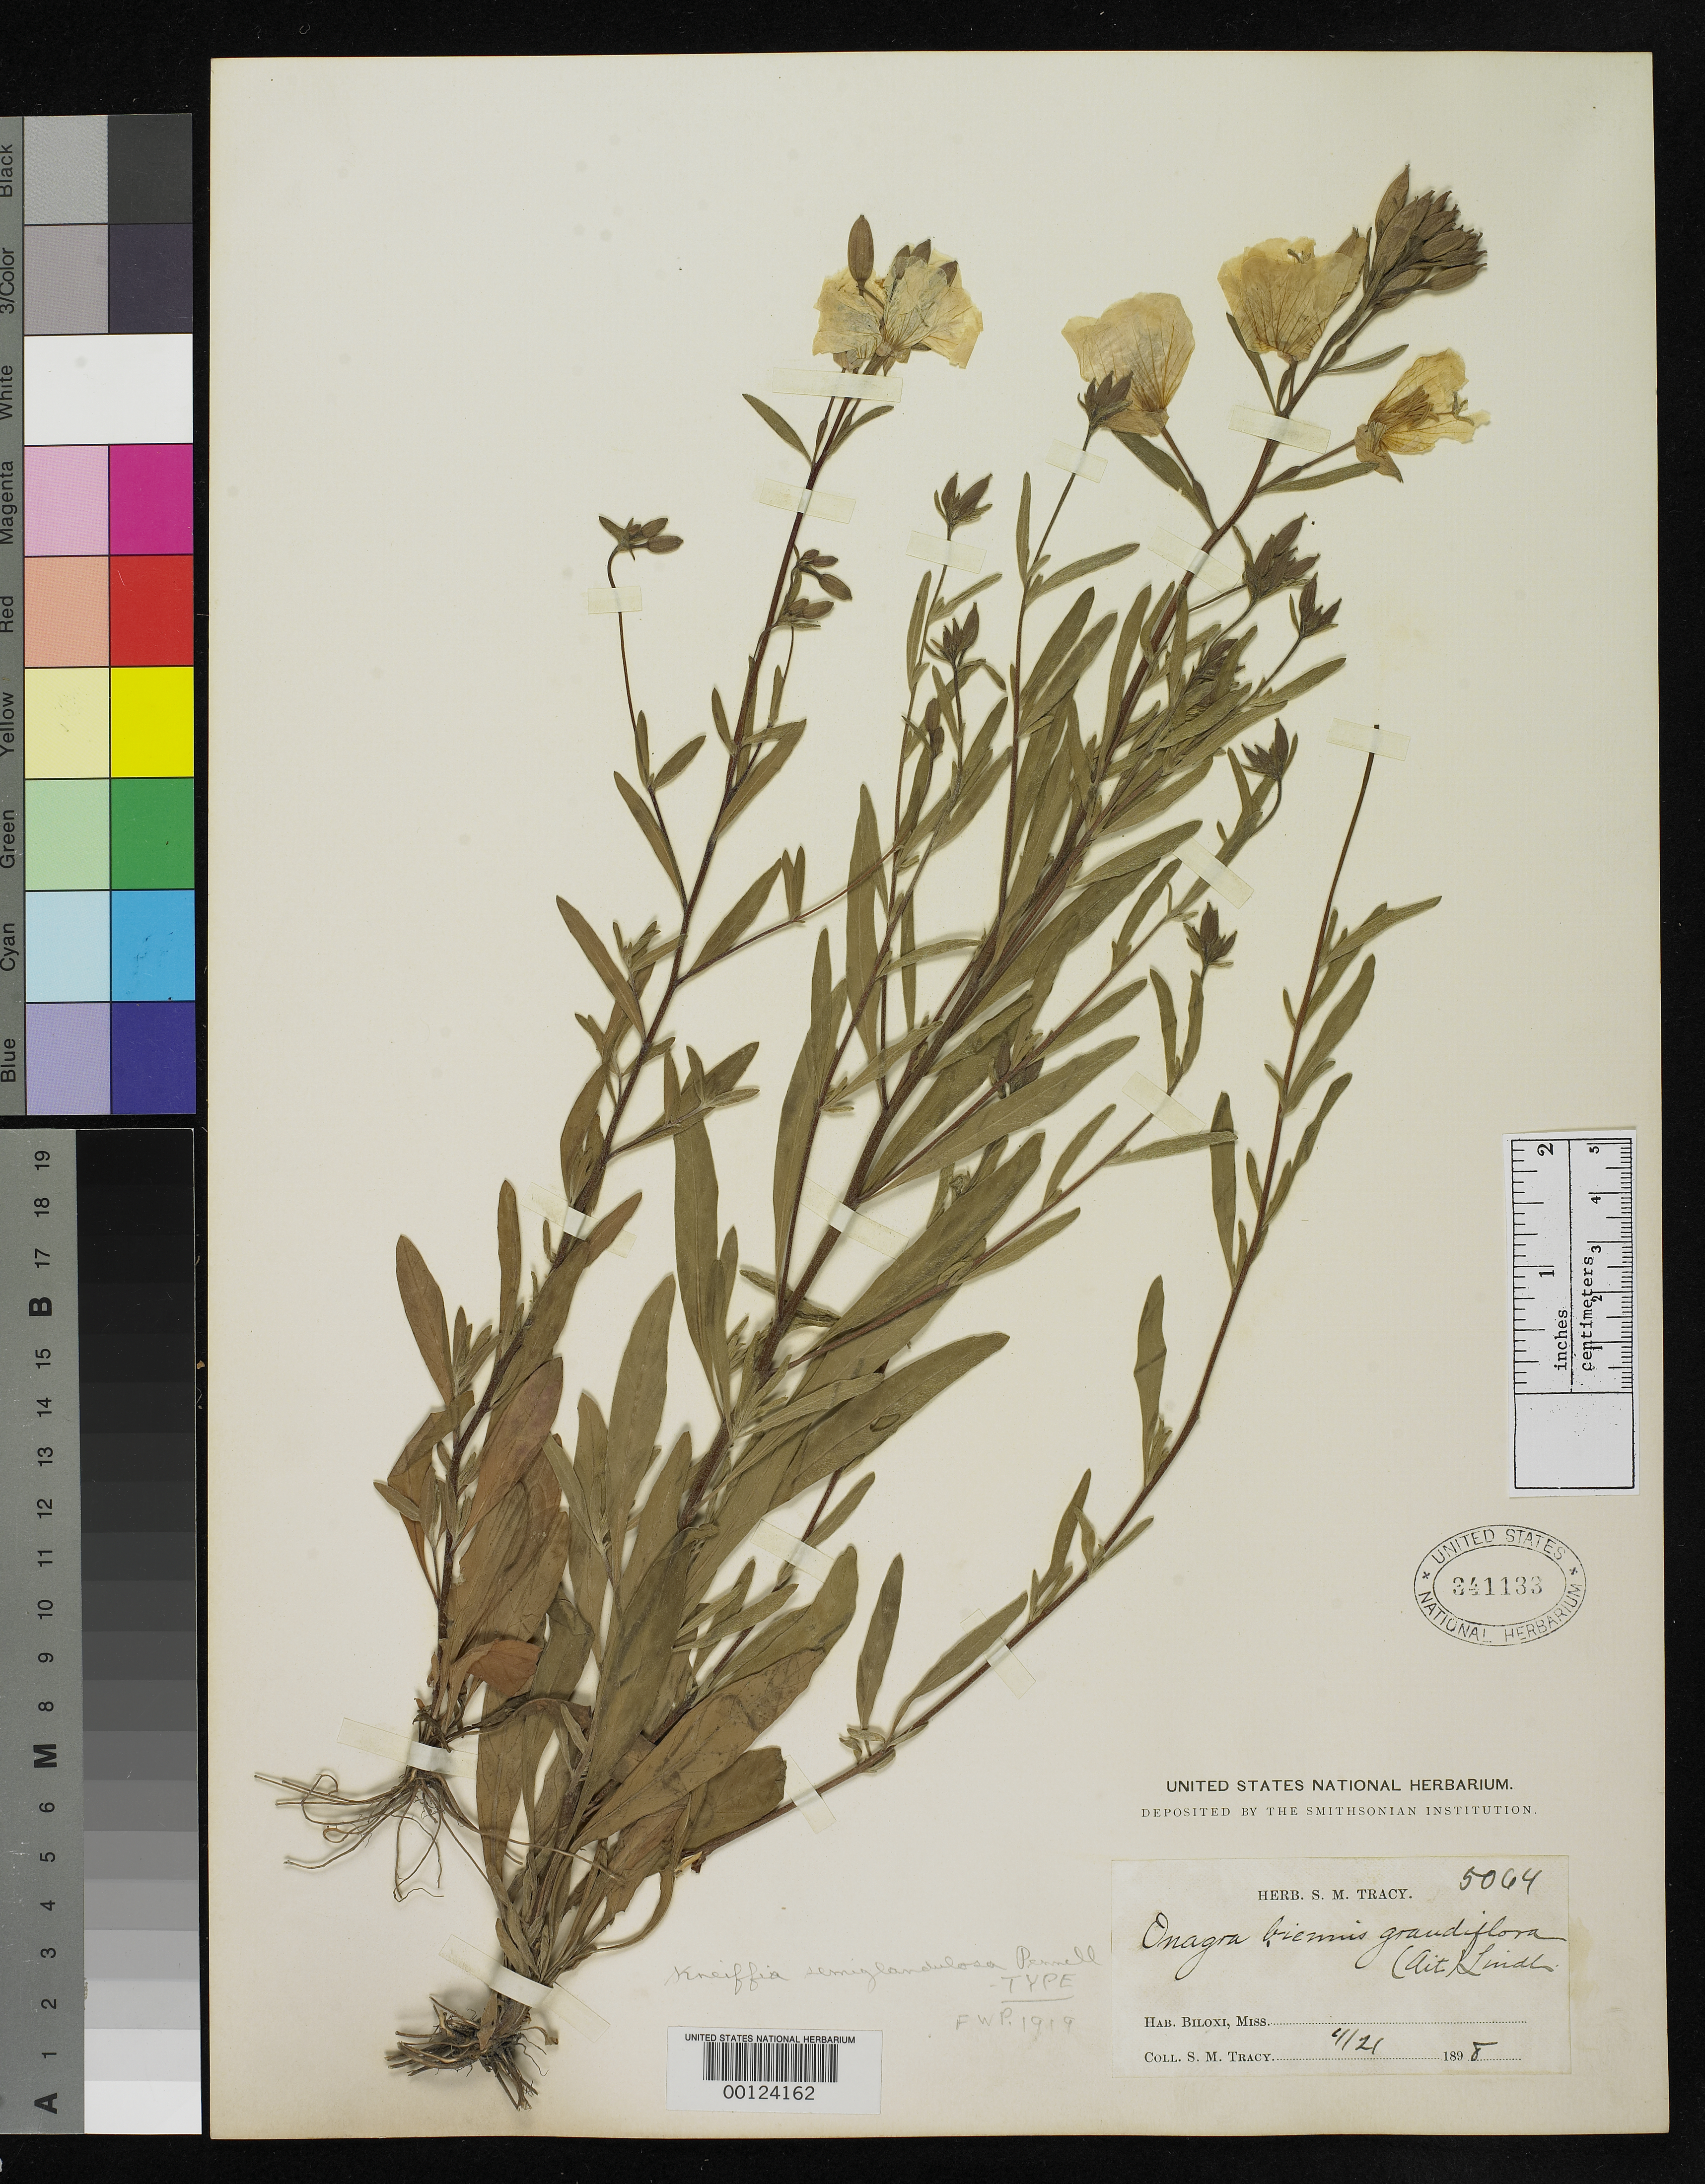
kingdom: Plantae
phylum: Tracheophyta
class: Magnoliopsida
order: Myrtales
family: Onagraceae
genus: Kneiffia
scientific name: Kneiffia semiglandulosa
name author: Pennell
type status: Holotype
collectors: S. M. Tracy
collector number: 5064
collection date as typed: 21 Apr 1891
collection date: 1891-04-21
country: United States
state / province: Mississippi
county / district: Harrison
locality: Biloxi.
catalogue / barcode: US 341133